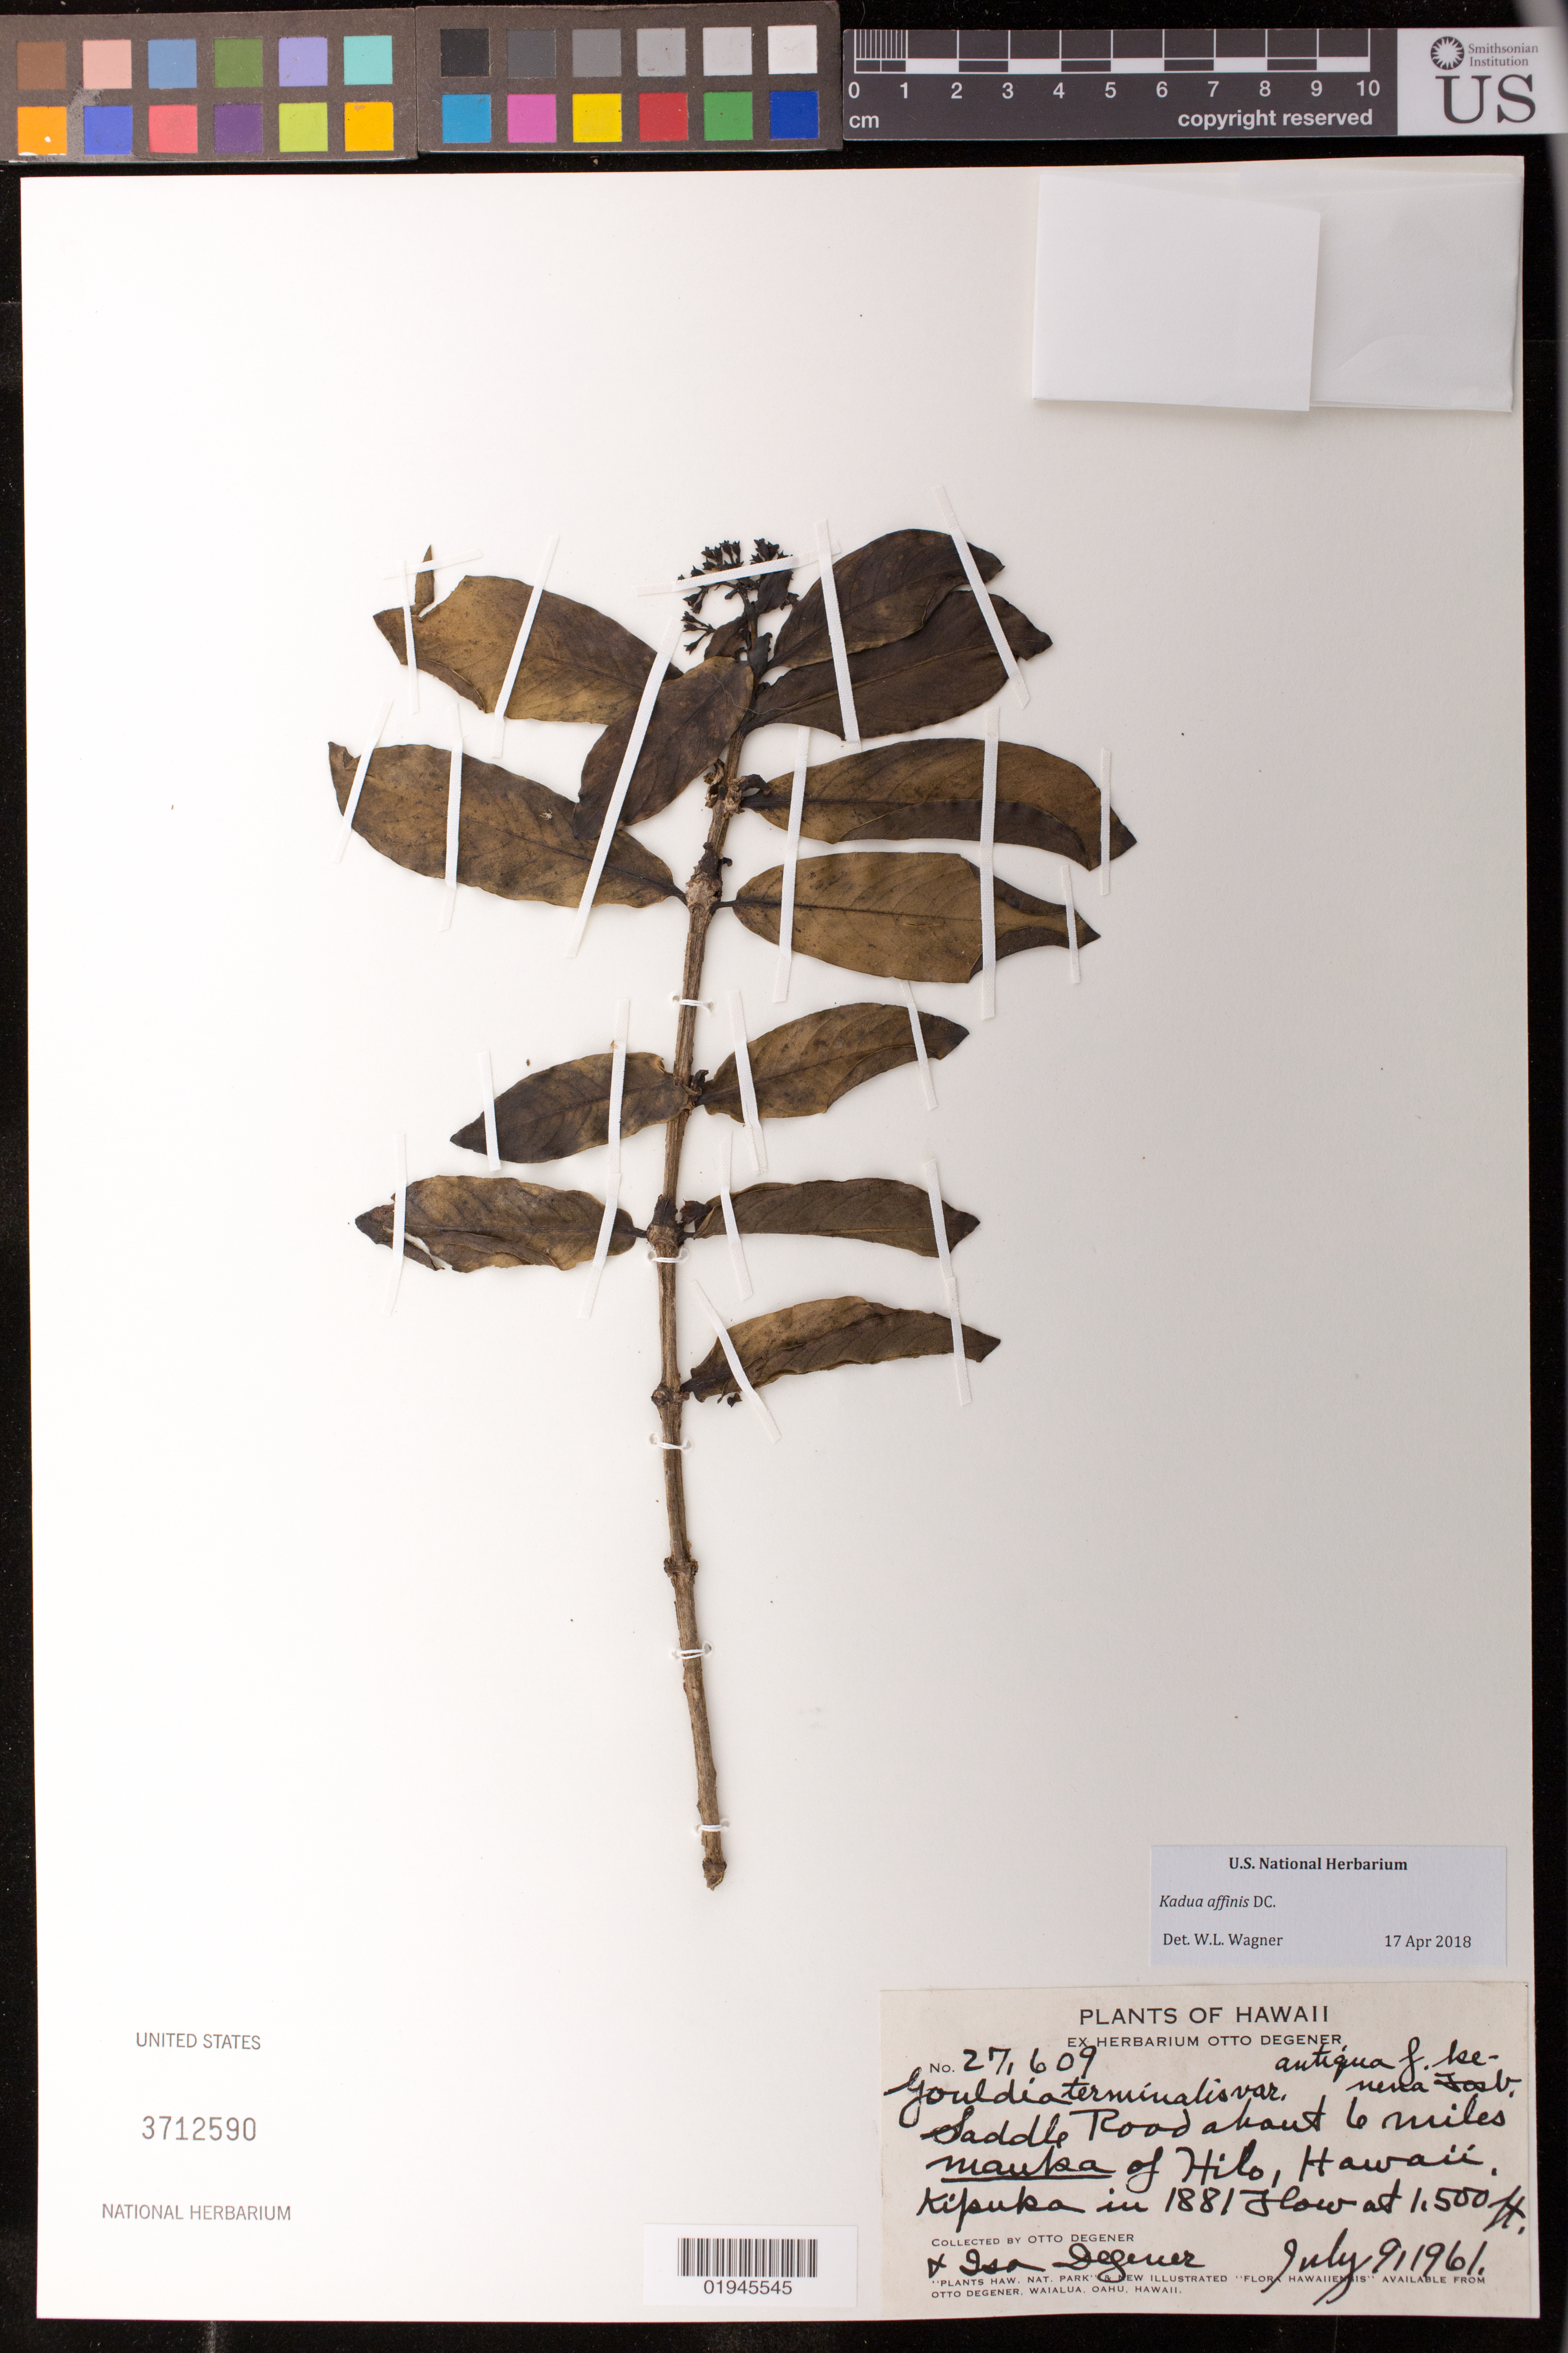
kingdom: Plantae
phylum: Tracheophyta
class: Magnoliopsida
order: Gentianales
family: Rubiaceae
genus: Kadua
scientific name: Kadua affinis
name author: DC.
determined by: Wagner, W. L., (BOT), Smithsonian Institution - National Museum of Natural History (UNITED STATES)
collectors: O. Degener & I. Degener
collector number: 27609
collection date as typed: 9 Jul 1961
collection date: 1961-07-09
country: United States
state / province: Hawaii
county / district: Hawaii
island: Hawaii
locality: Saddle Road, about 6 miles mauka of Hilo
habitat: Kipuka in 1881 flow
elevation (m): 457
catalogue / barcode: US 3712590